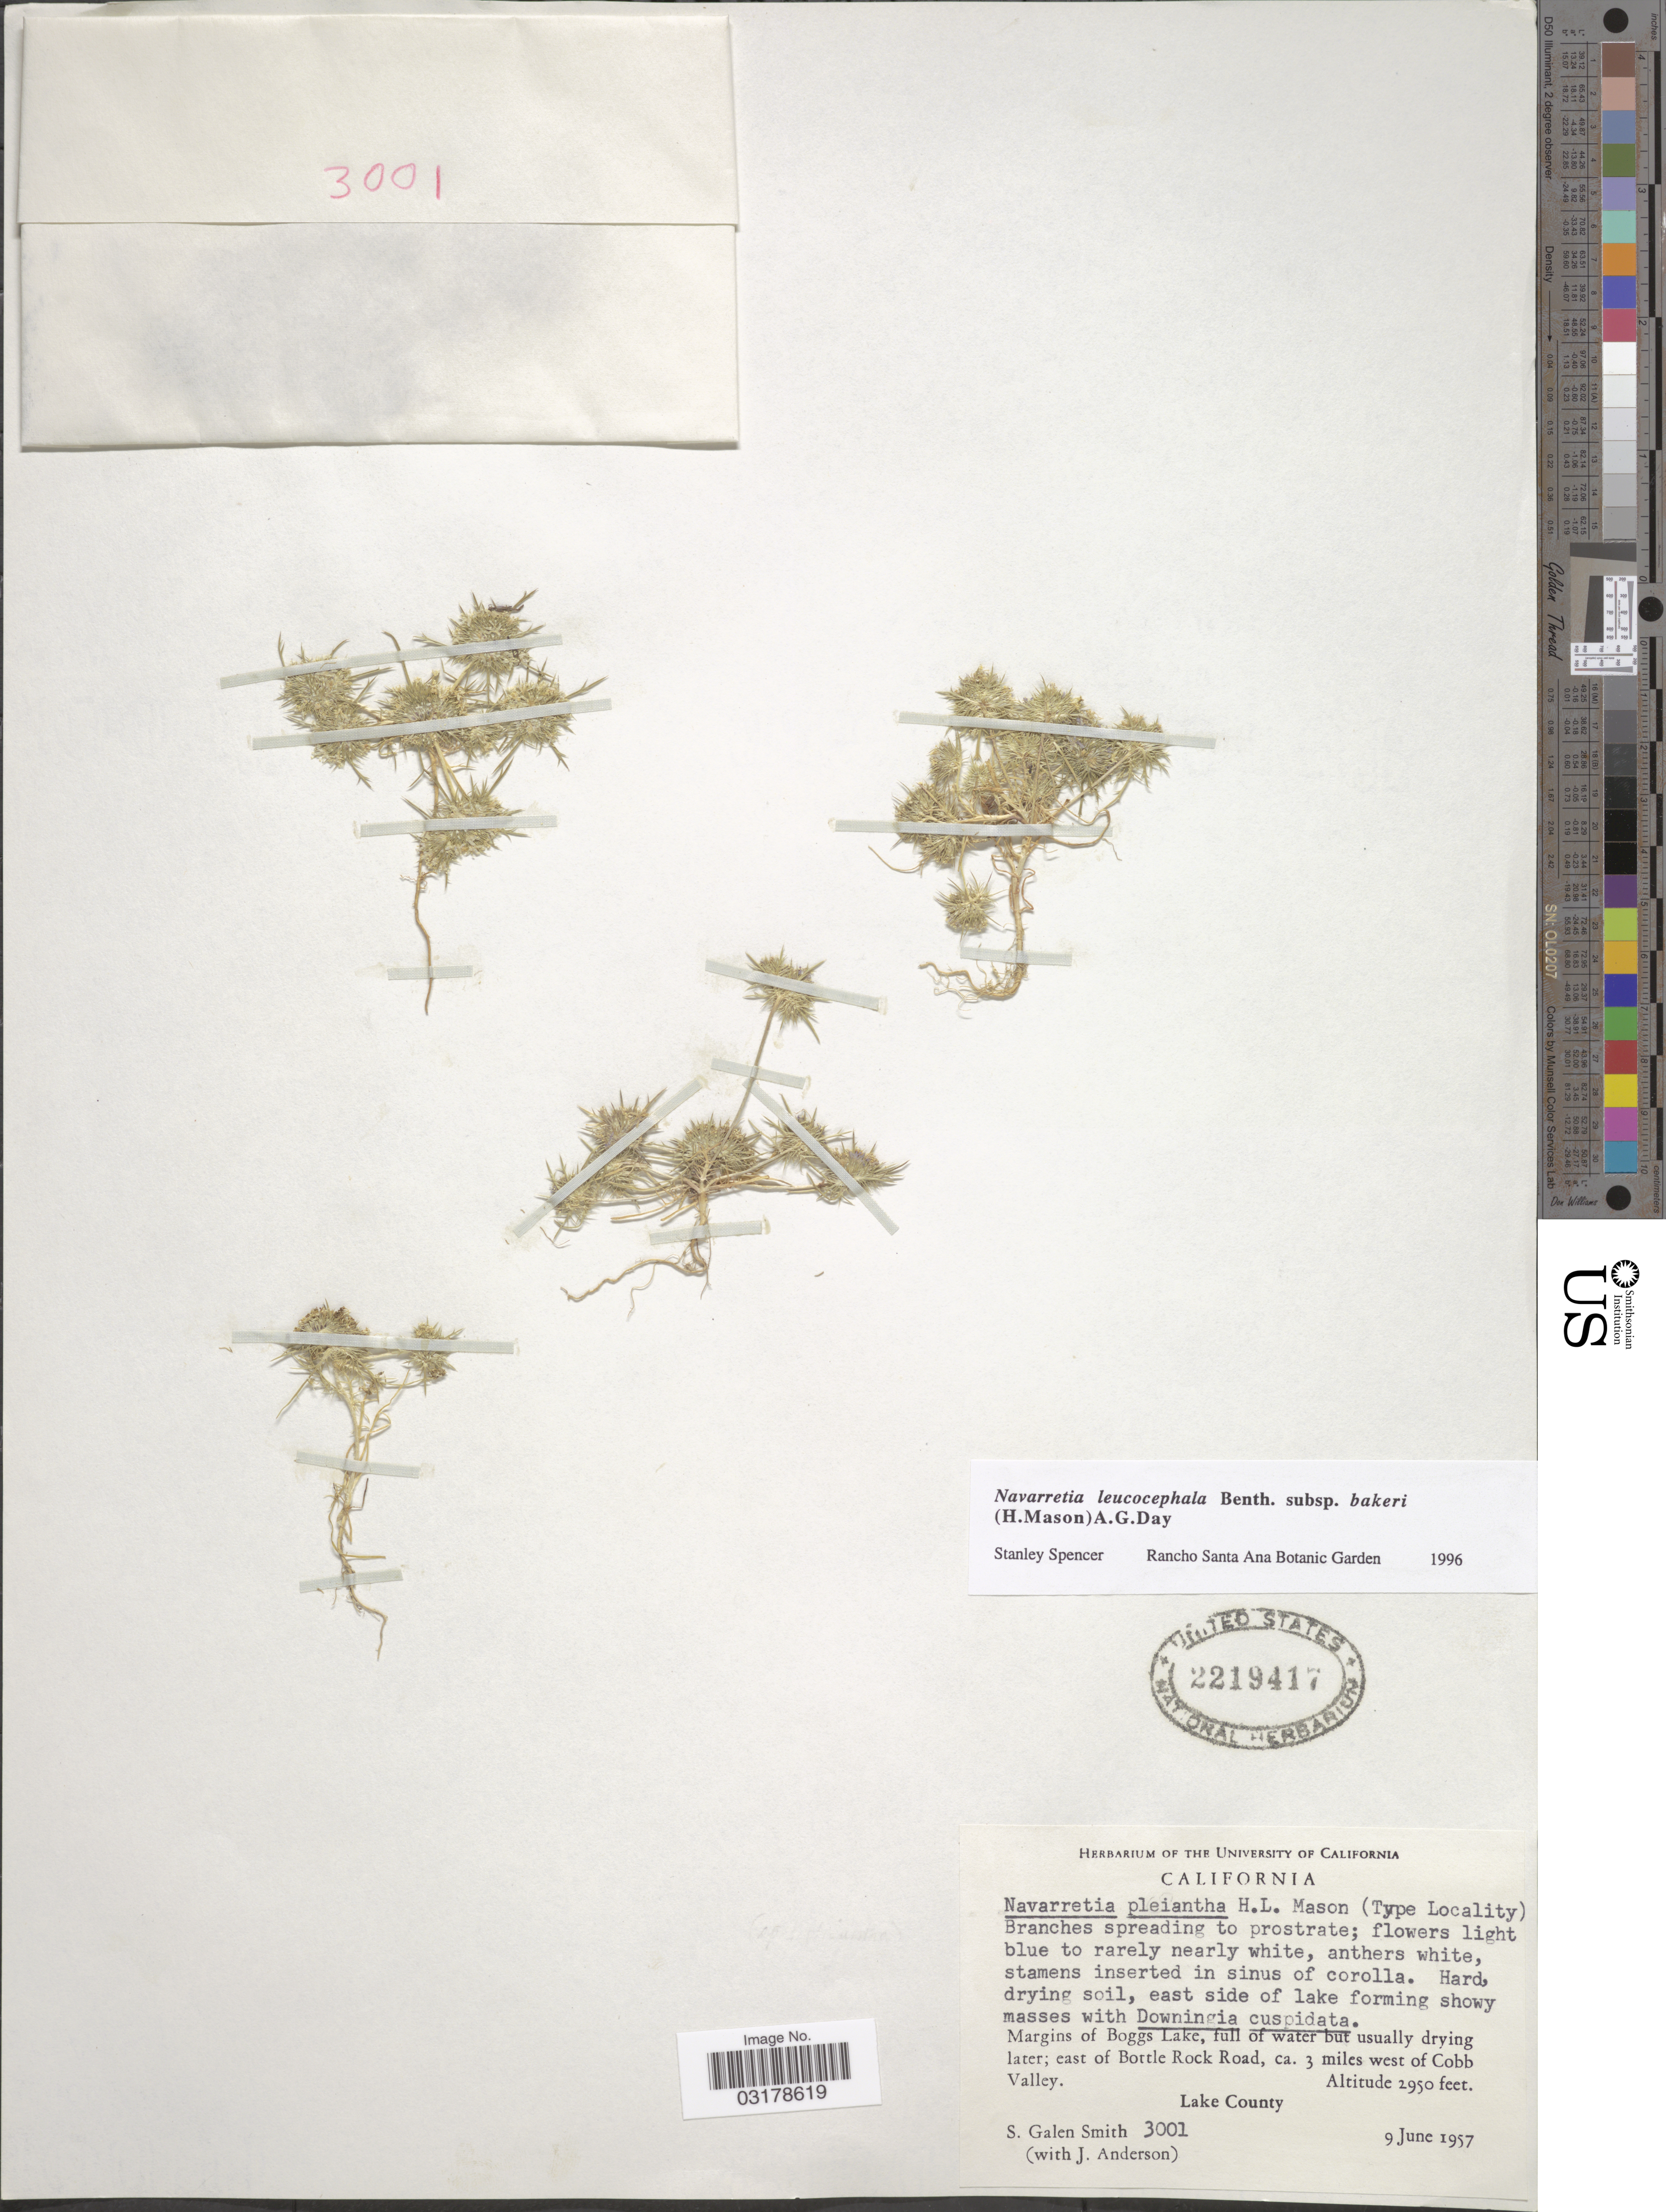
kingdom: Plantae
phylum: Tracheophyta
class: Magnoliopsida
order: Ericales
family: Polemoniaceae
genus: Navarretia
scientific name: Navarretia leucocephala subsp. bakeri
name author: (H. Mason) A.G. Day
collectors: S. G. Smith & J. Anderson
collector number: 3001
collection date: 1957-06-09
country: United States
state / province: California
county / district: Lake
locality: Margins of Boggs Lake; east of Bottle Rock Road, ca. 3 miles west of Cobb Valley. Lake County.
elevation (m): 899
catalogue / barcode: US 2219417